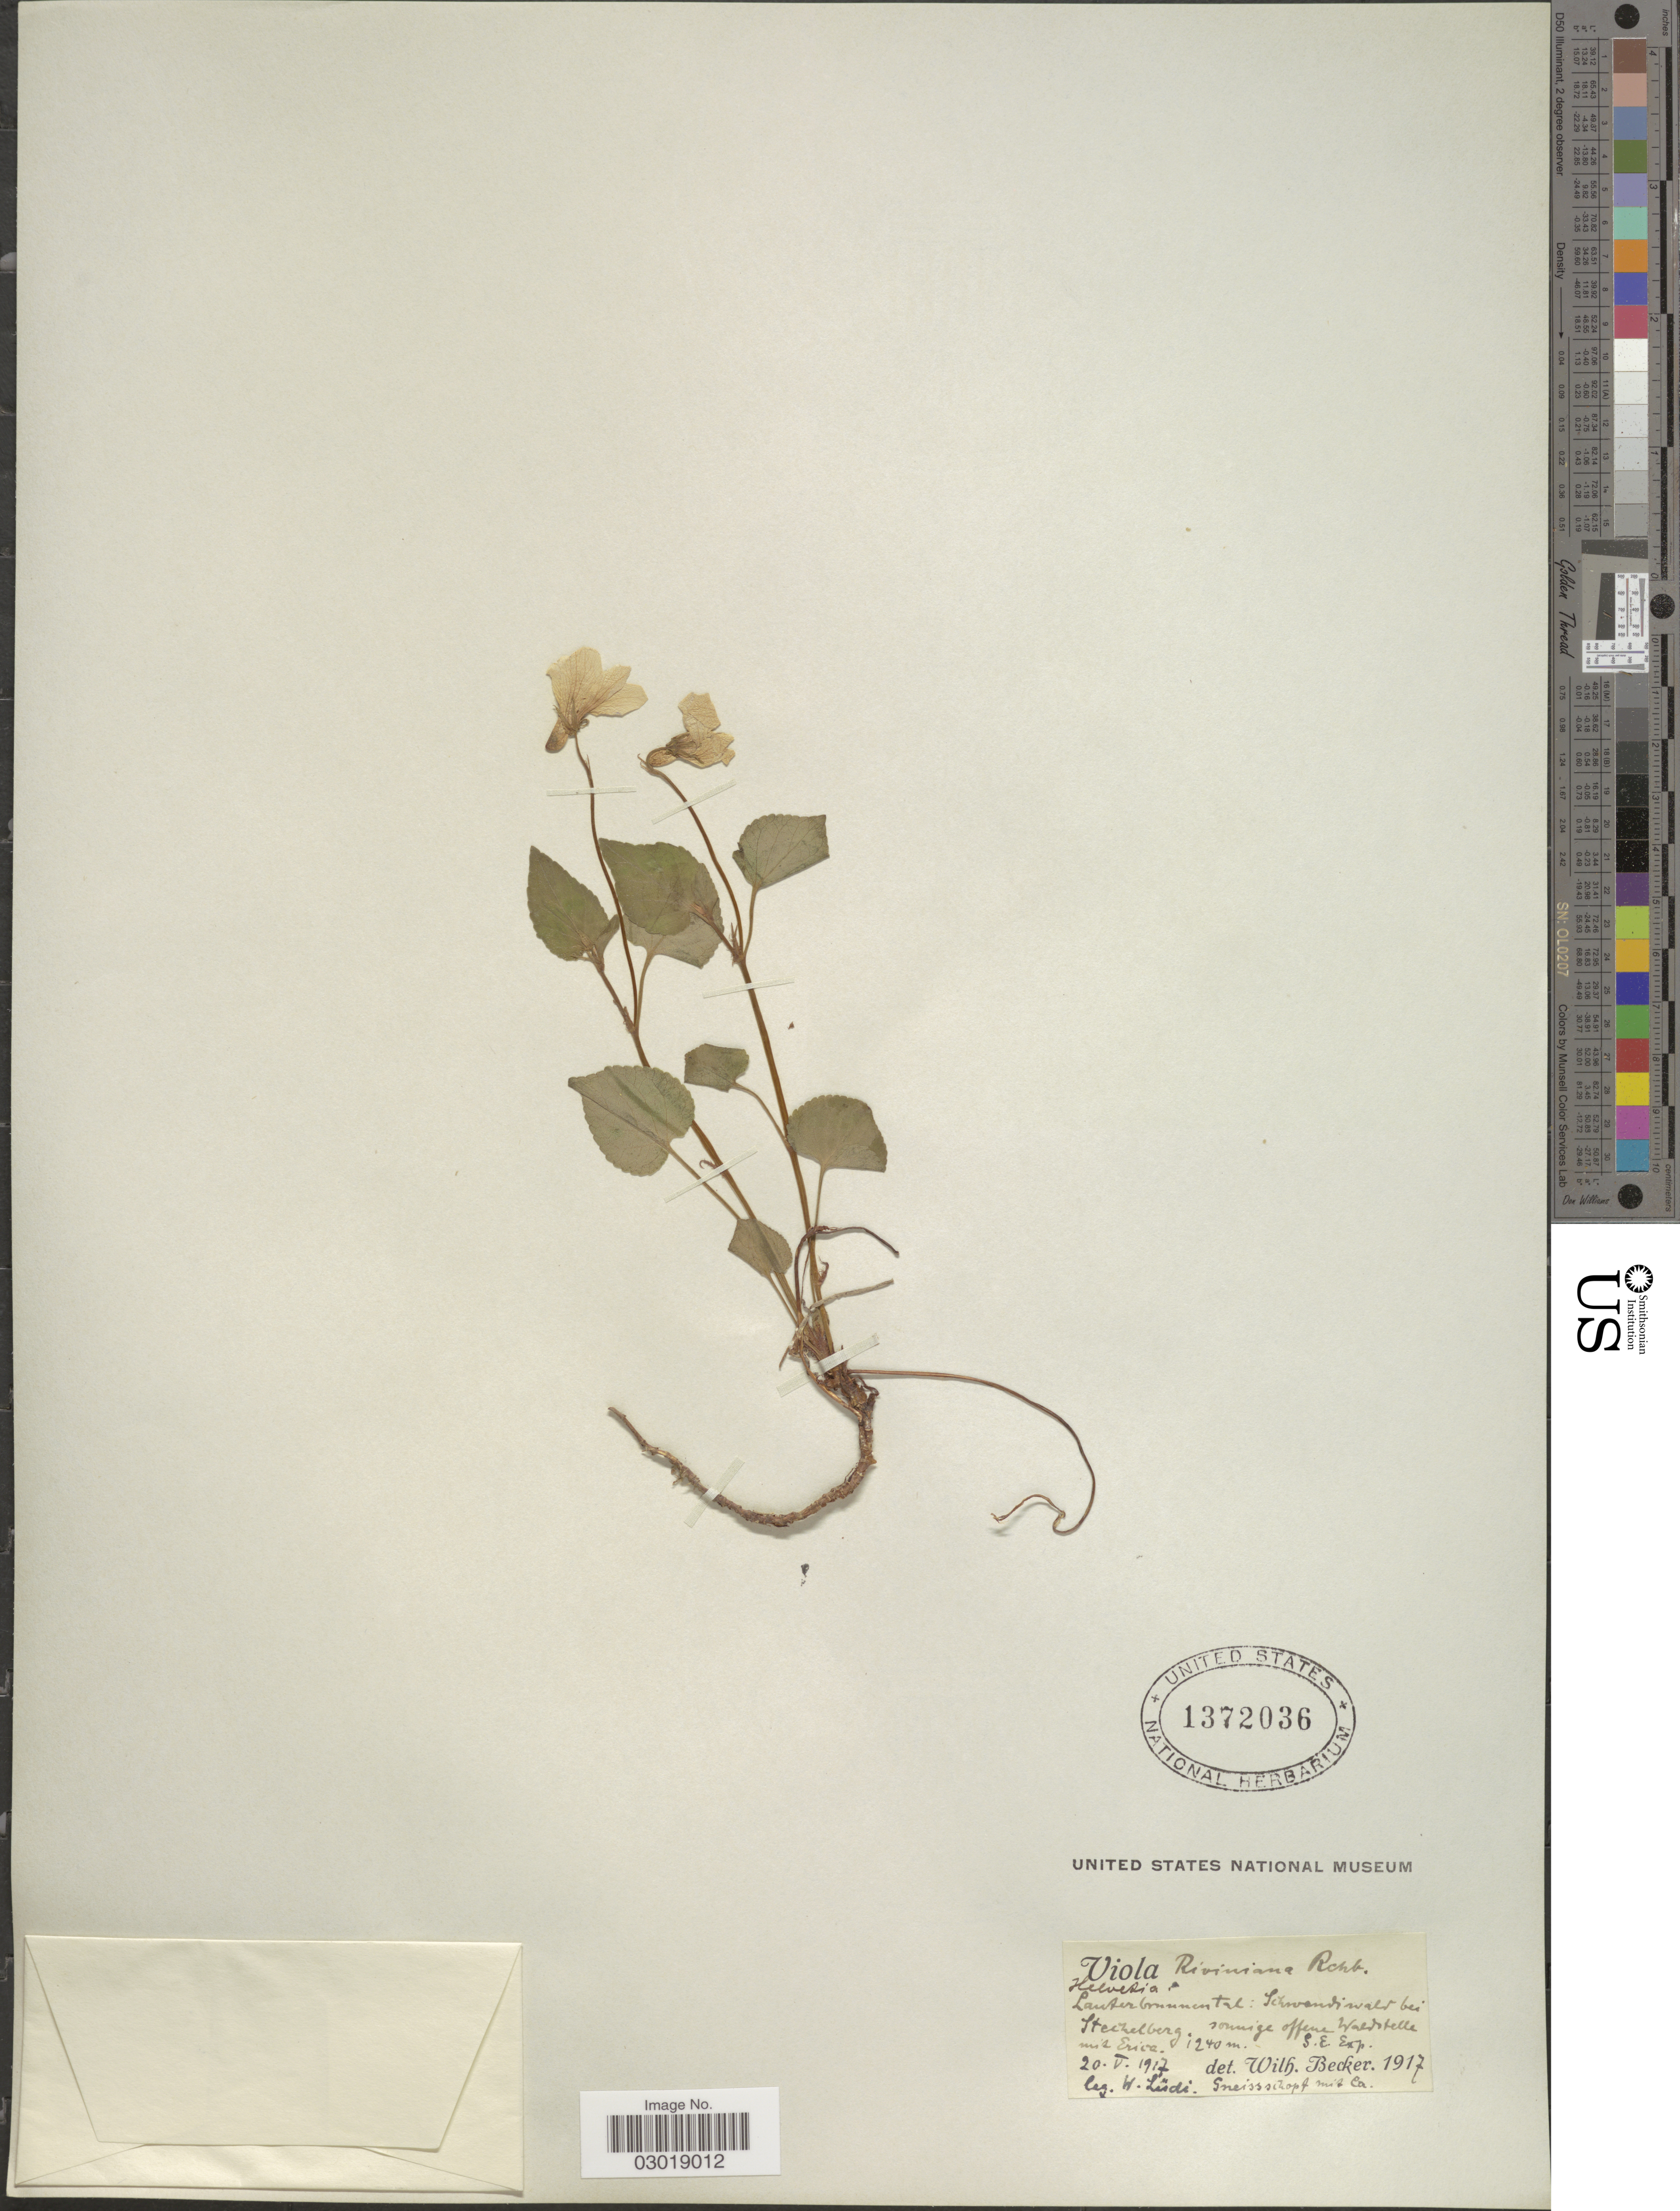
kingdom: Plantae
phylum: Tracheophyta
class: Magnoliopsida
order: Malpighiales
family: Violaceae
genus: Viola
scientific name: Viola riviniana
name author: Rchb.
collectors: W. Lüdi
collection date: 1917-05-20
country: Switzerland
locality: Helvetia. Lauterbrunnental: Schwandiwald bei Stechelberg.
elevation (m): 1240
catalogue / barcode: US 1372036